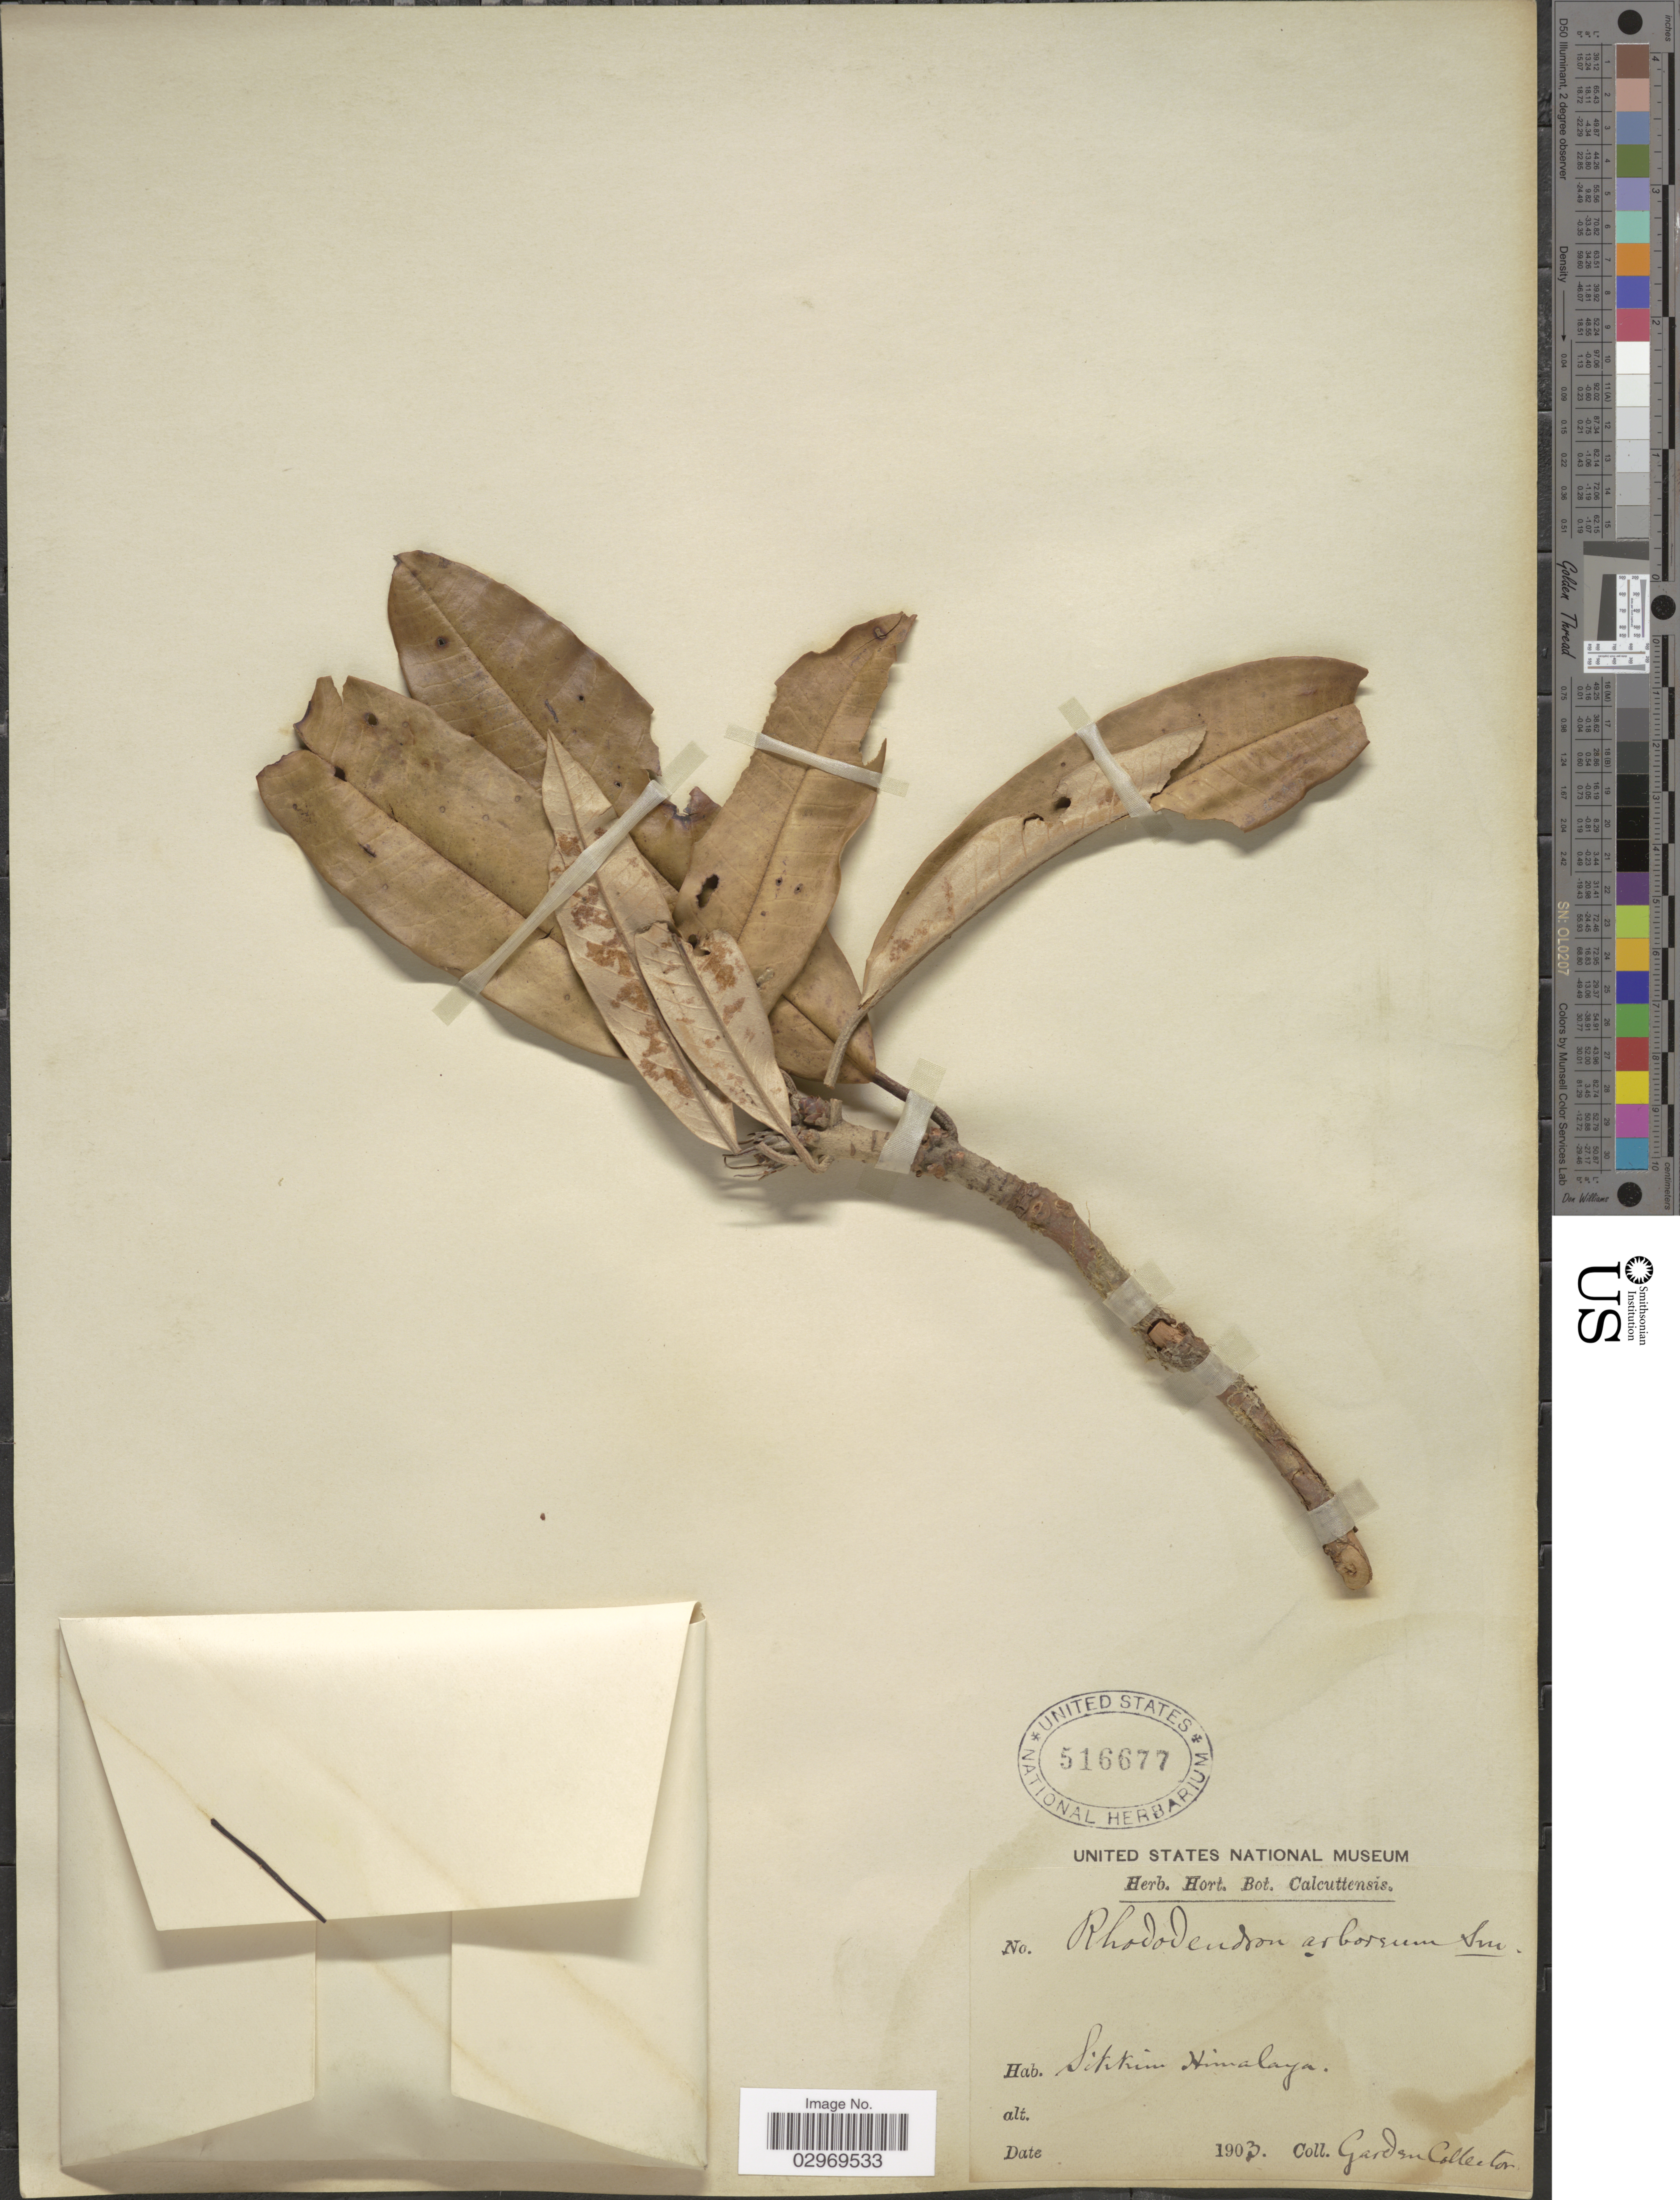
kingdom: Plantae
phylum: Tracheophyta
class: Magnoliopsida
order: Ericales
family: Ericaceae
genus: Rhododendron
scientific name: Rhododendron arboreum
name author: Sm.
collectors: Garden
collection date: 1903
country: India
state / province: Sikkim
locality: Sikkim Himalaya.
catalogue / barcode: US 516677